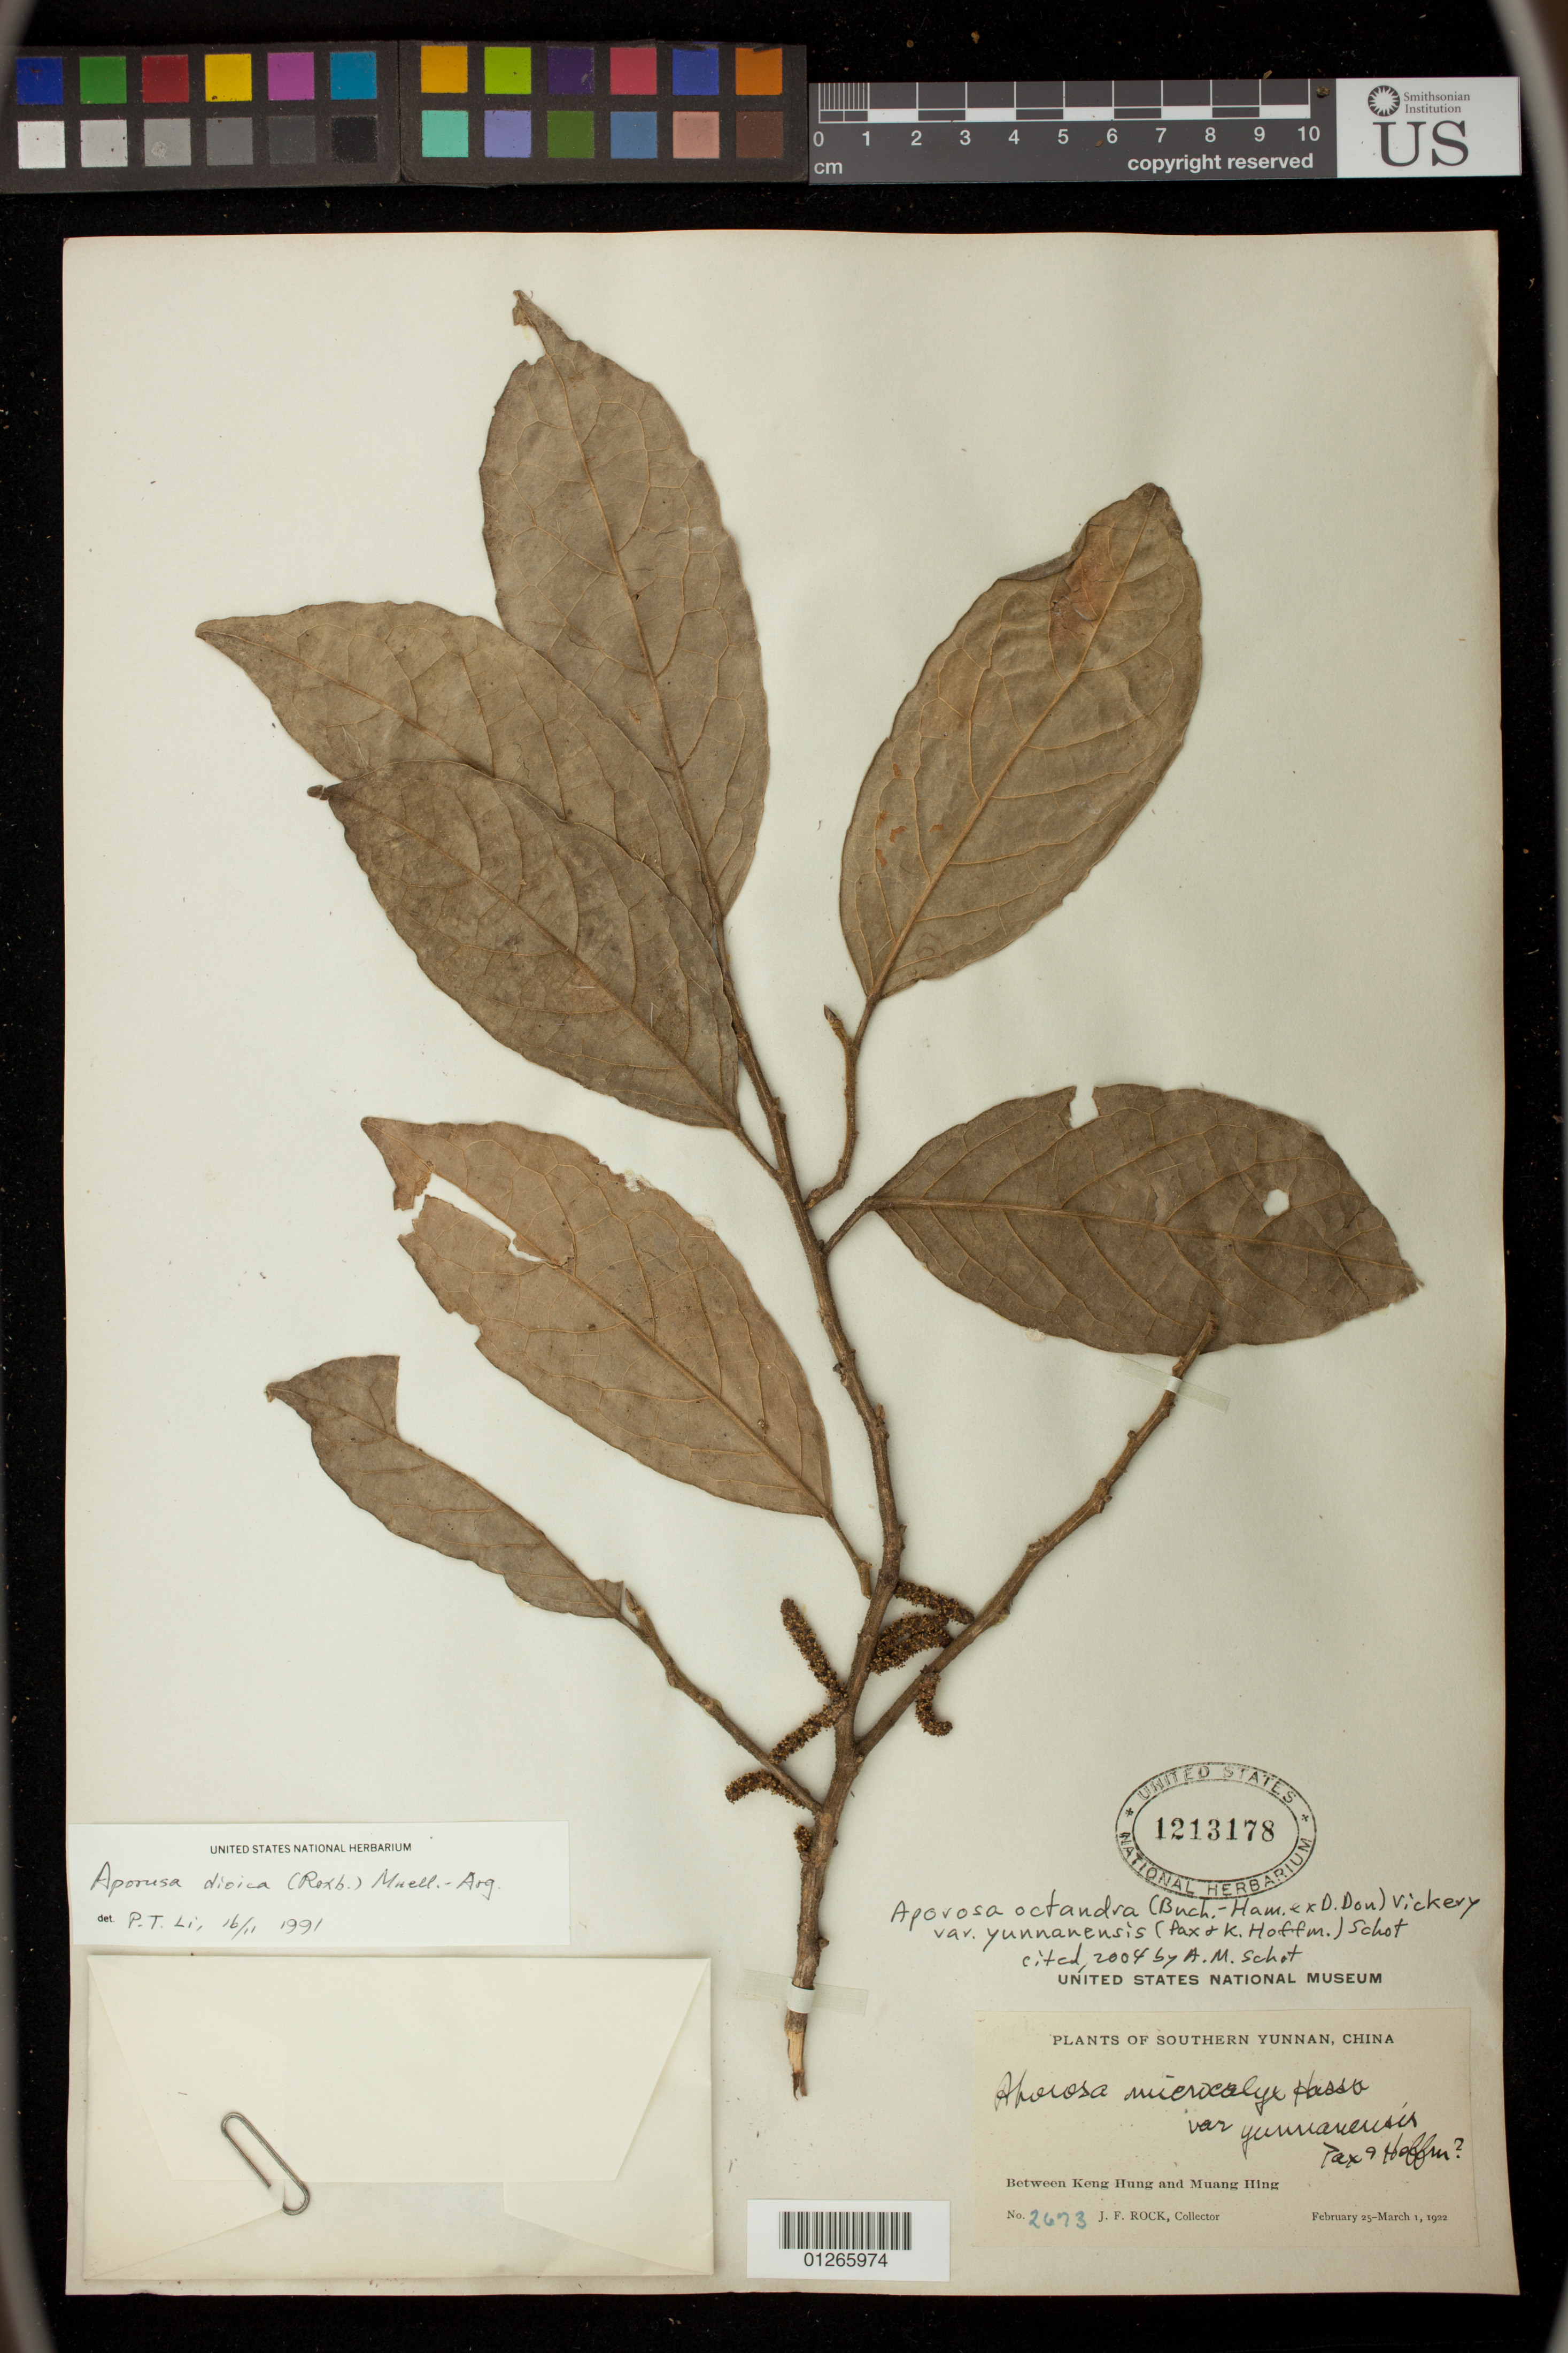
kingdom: Plantae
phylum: Tracheophyta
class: Magnoliopsida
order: Malpighiales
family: Phyllanthaceae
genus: Aporosa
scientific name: Aporosa octandra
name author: (Buch.-Ham. & D. Don) Vickery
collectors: J. Rock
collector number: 2673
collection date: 1922-02-25/1922-03-01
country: China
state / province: Yunnan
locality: Between Keng Hung and Muang Hing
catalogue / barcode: US 1213178